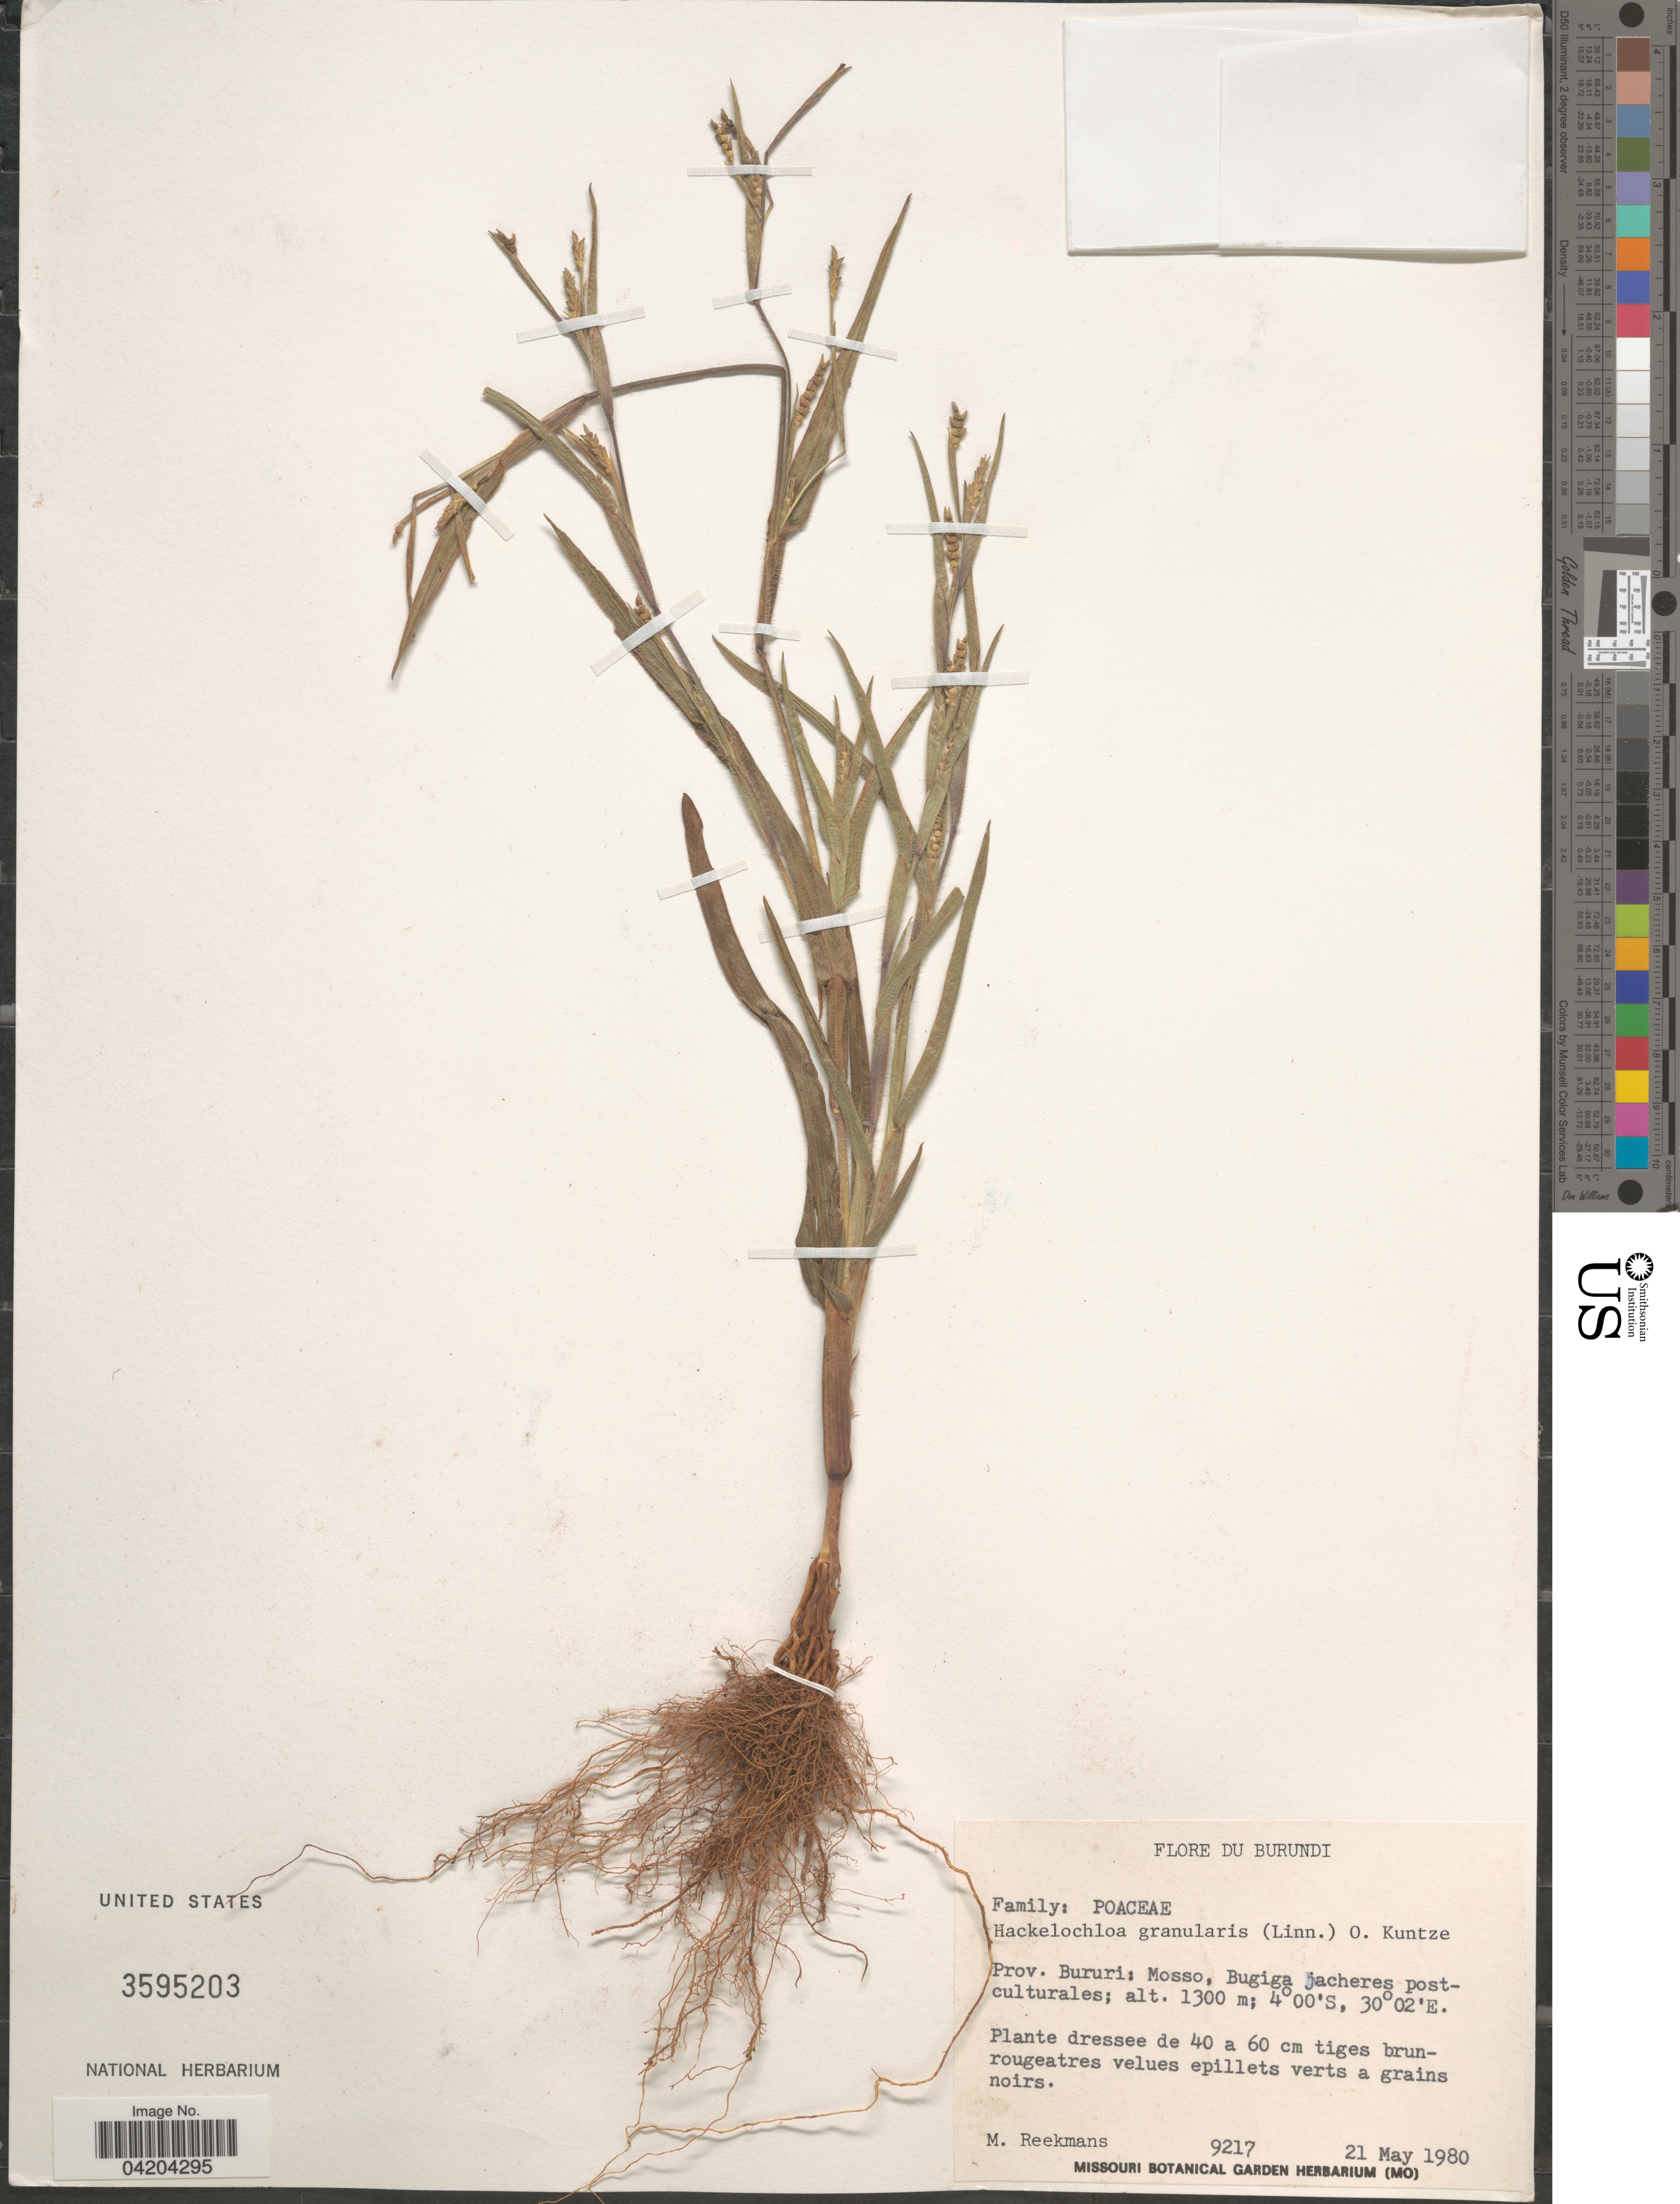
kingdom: Plantae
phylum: Tracheophyta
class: Liliopsida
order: Poales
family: Poaceae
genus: Mnesithea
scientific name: Mnesithea granularis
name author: (L.) de Koning & Sosef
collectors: M. Reekmans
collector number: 9217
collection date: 1980-05-21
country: Burundi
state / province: Bururi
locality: Mosso, Bugiga jacheres postculturales.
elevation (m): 1300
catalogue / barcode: US 3595203